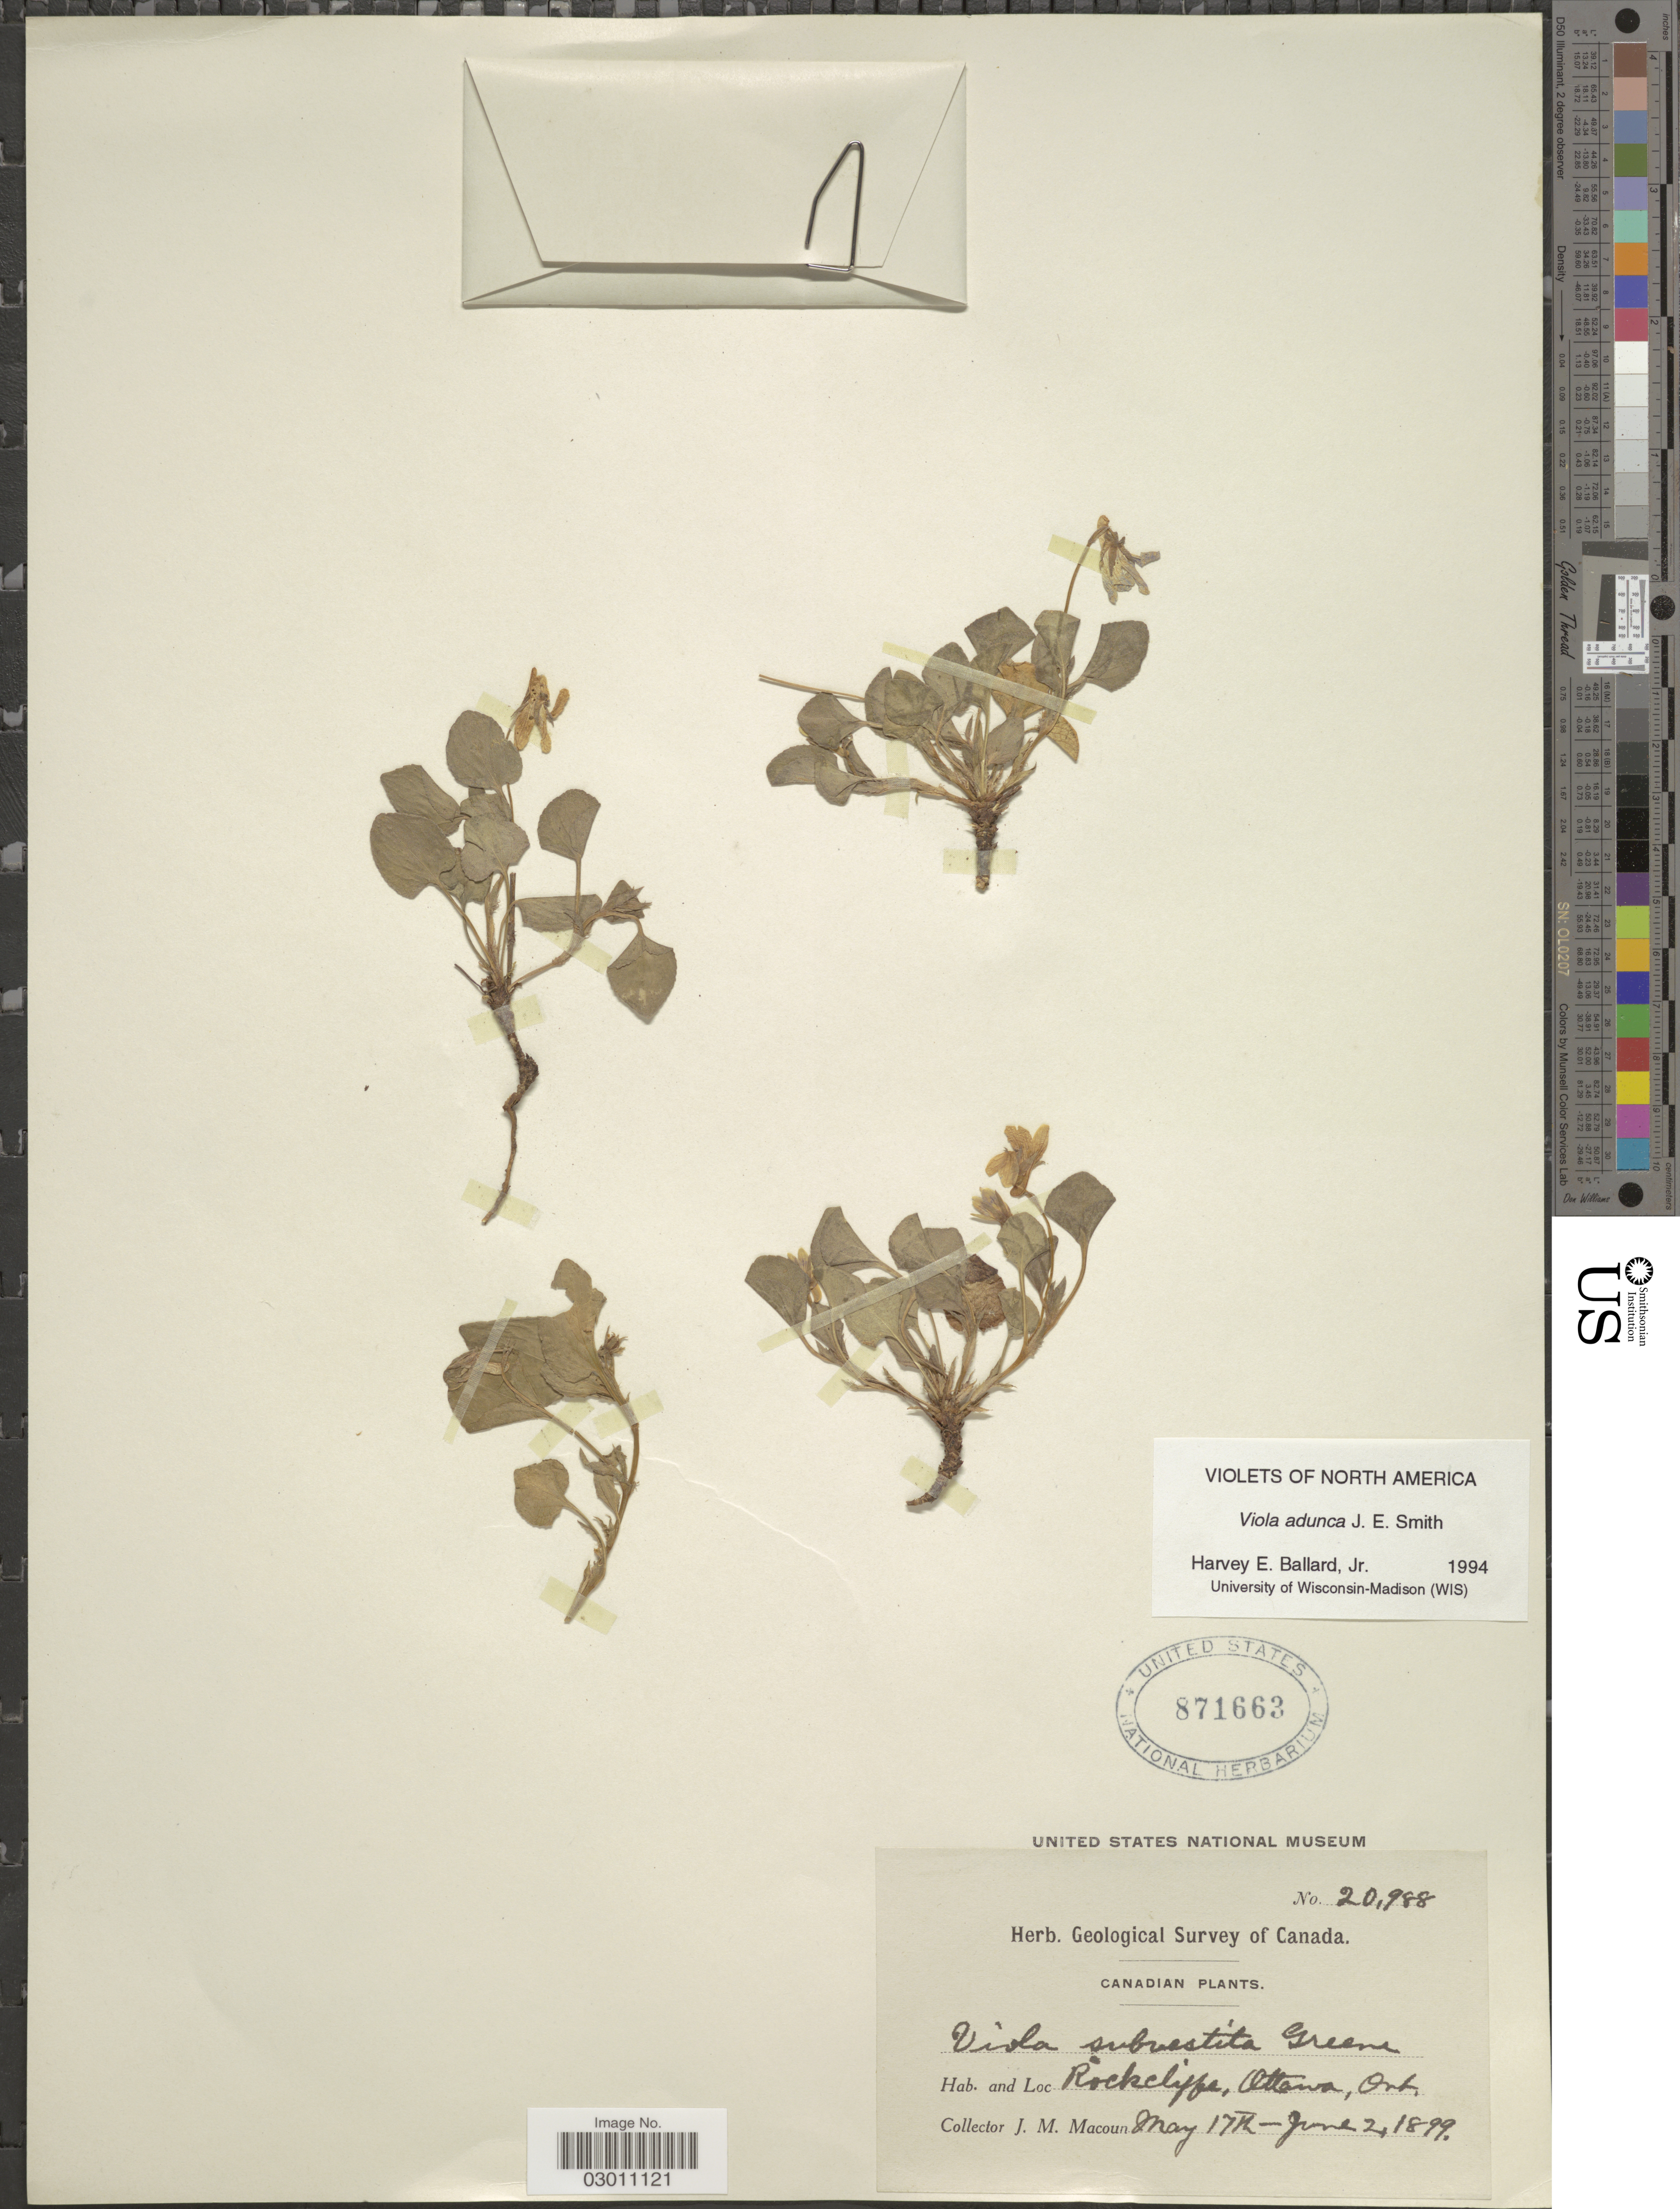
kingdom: Plantae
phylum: Tracheophyta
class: Magnoliopsida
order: Malpighiales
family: Violaceae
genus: Viola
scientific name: Viola adunca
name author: Sm.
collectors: J. M. Macoun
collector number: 20988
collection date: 1899-05-17/1899-06-02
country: Canada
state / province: Ontario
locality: Rockcliffs, Ottawa, Ont.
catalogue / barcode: US 871663